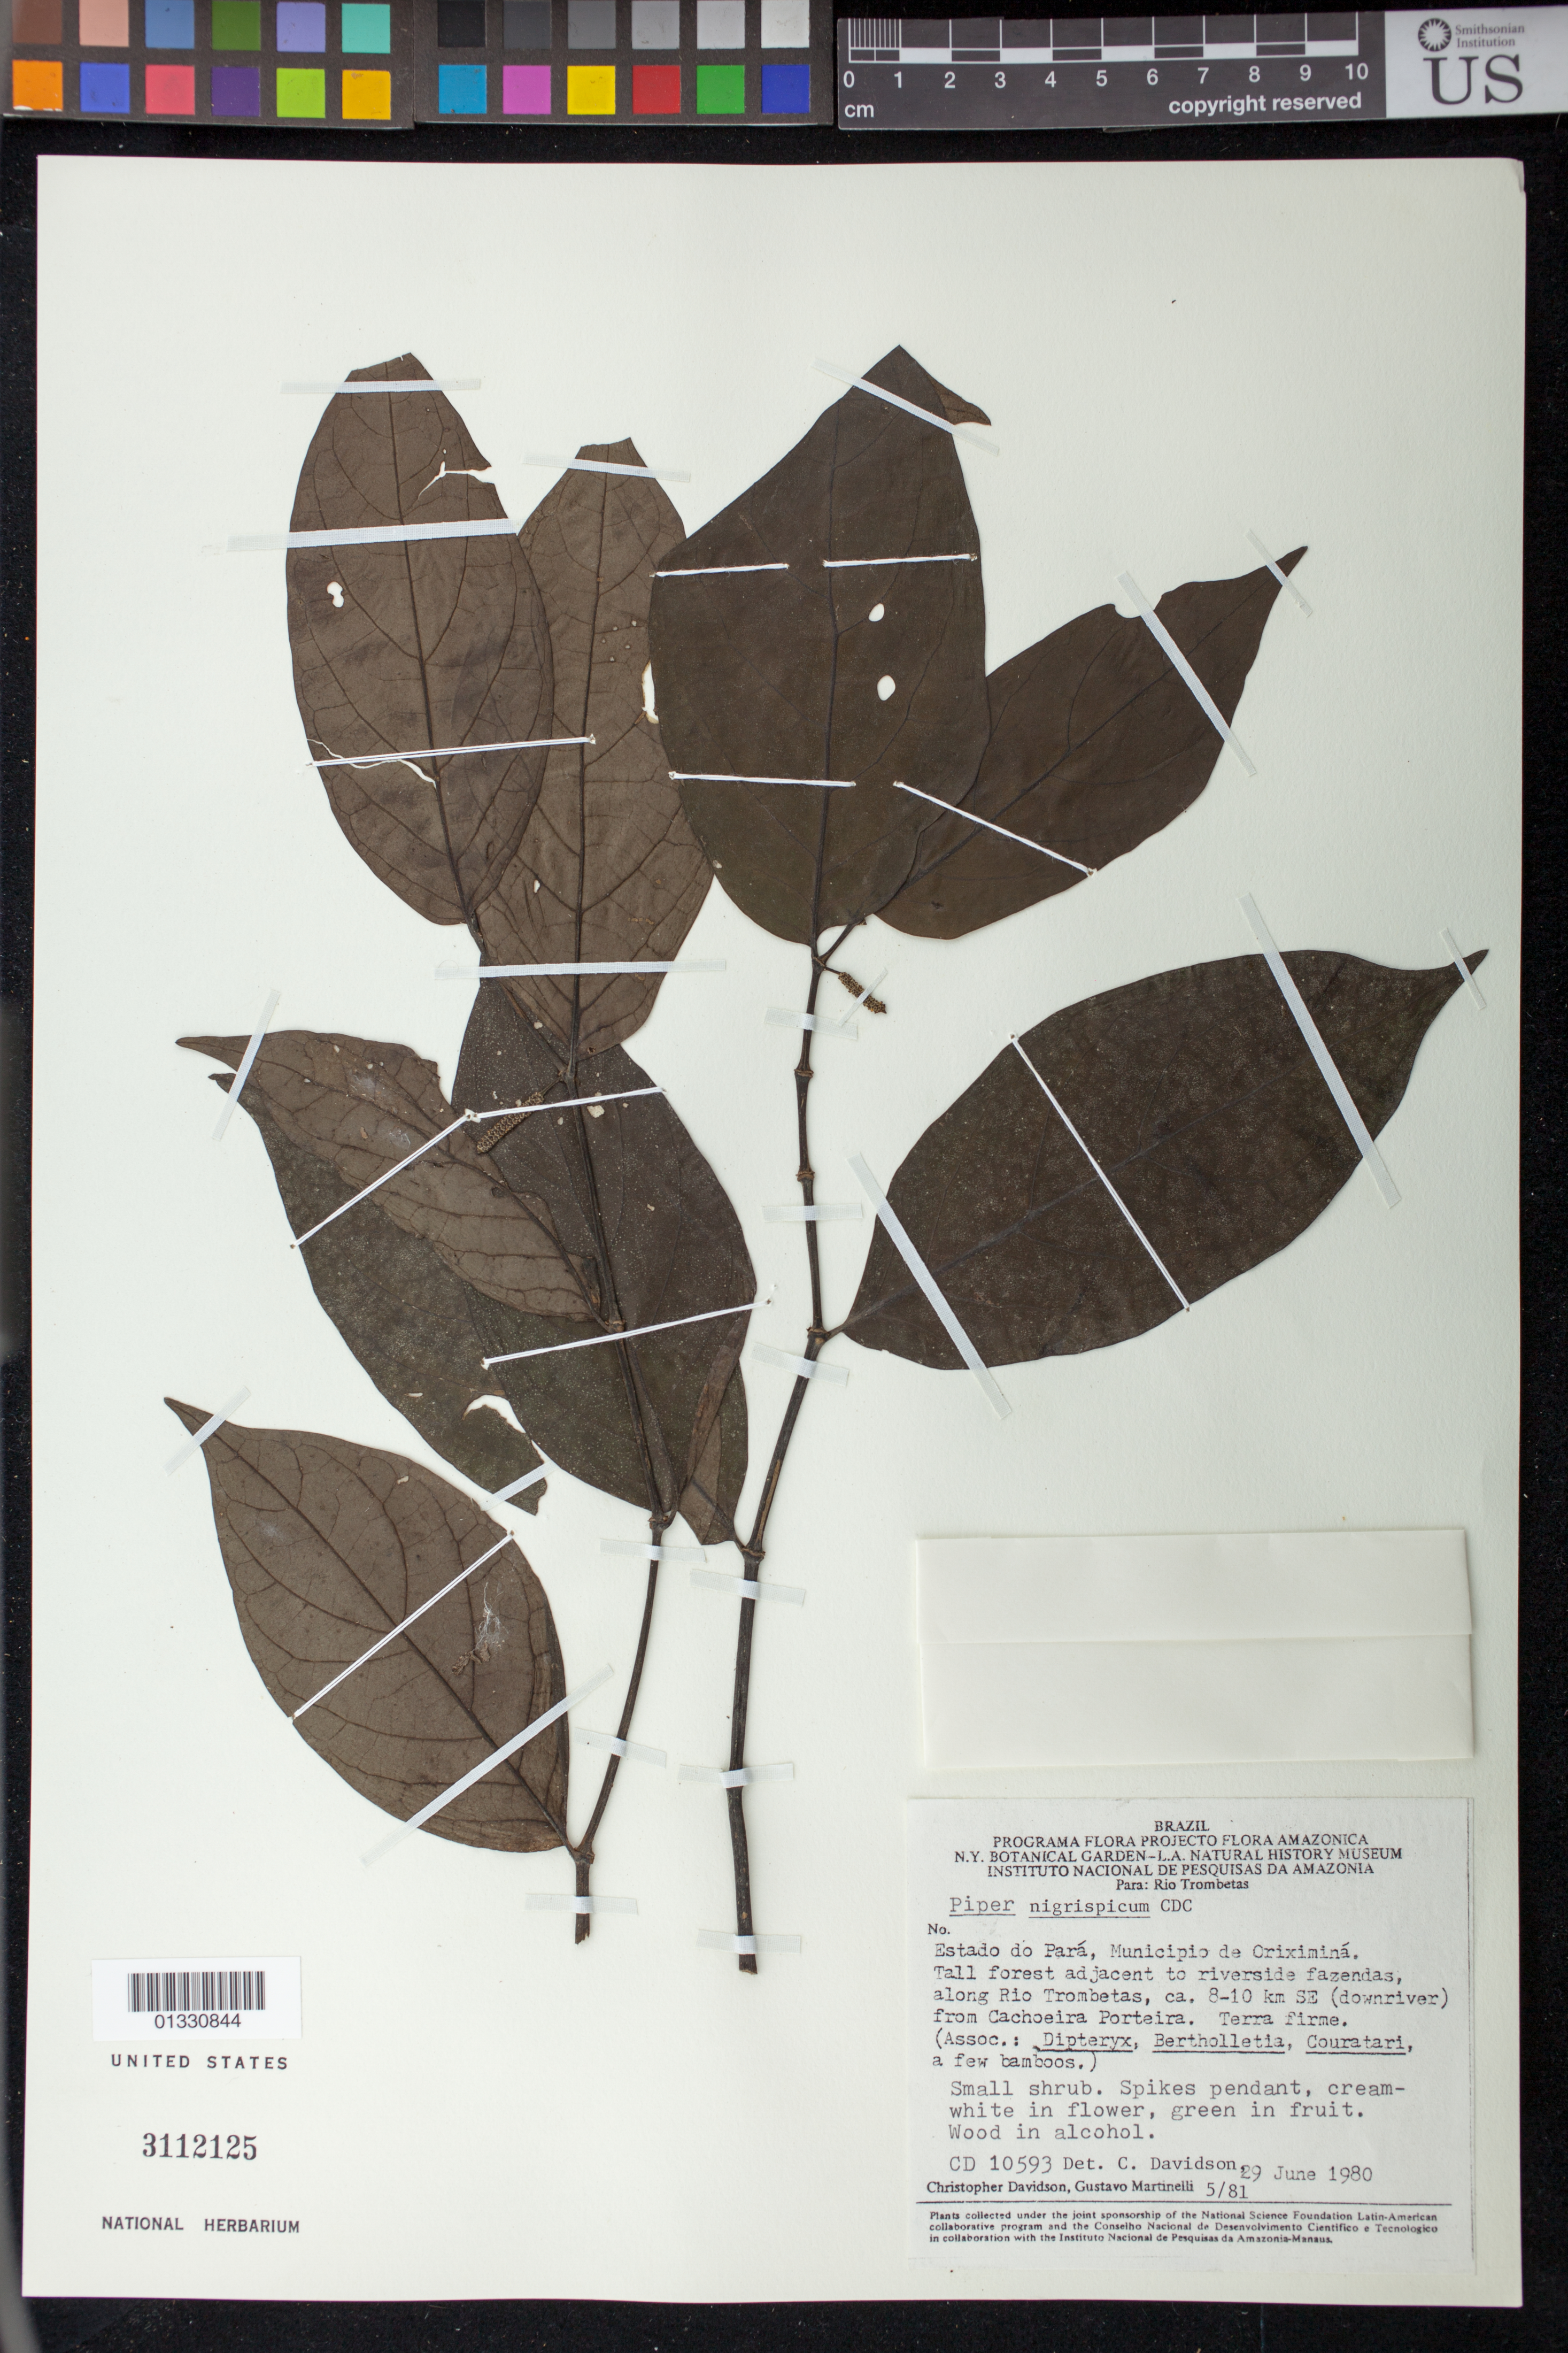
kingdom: Plantae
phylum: Tracheophyta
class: Magnoliopsida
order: Piperales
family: Piperaceae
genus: Piper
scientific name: Piper nigrispicum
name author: C. DC.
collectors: C. Davidson & G. Martinelli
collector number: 10593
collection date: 1980-06-29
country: Brazil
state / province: Pará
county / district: Oriximiná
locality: Along Rio Trombetas, ca. 8/10 Km SE from Cachoeira Porteira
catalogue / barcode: US 3112125